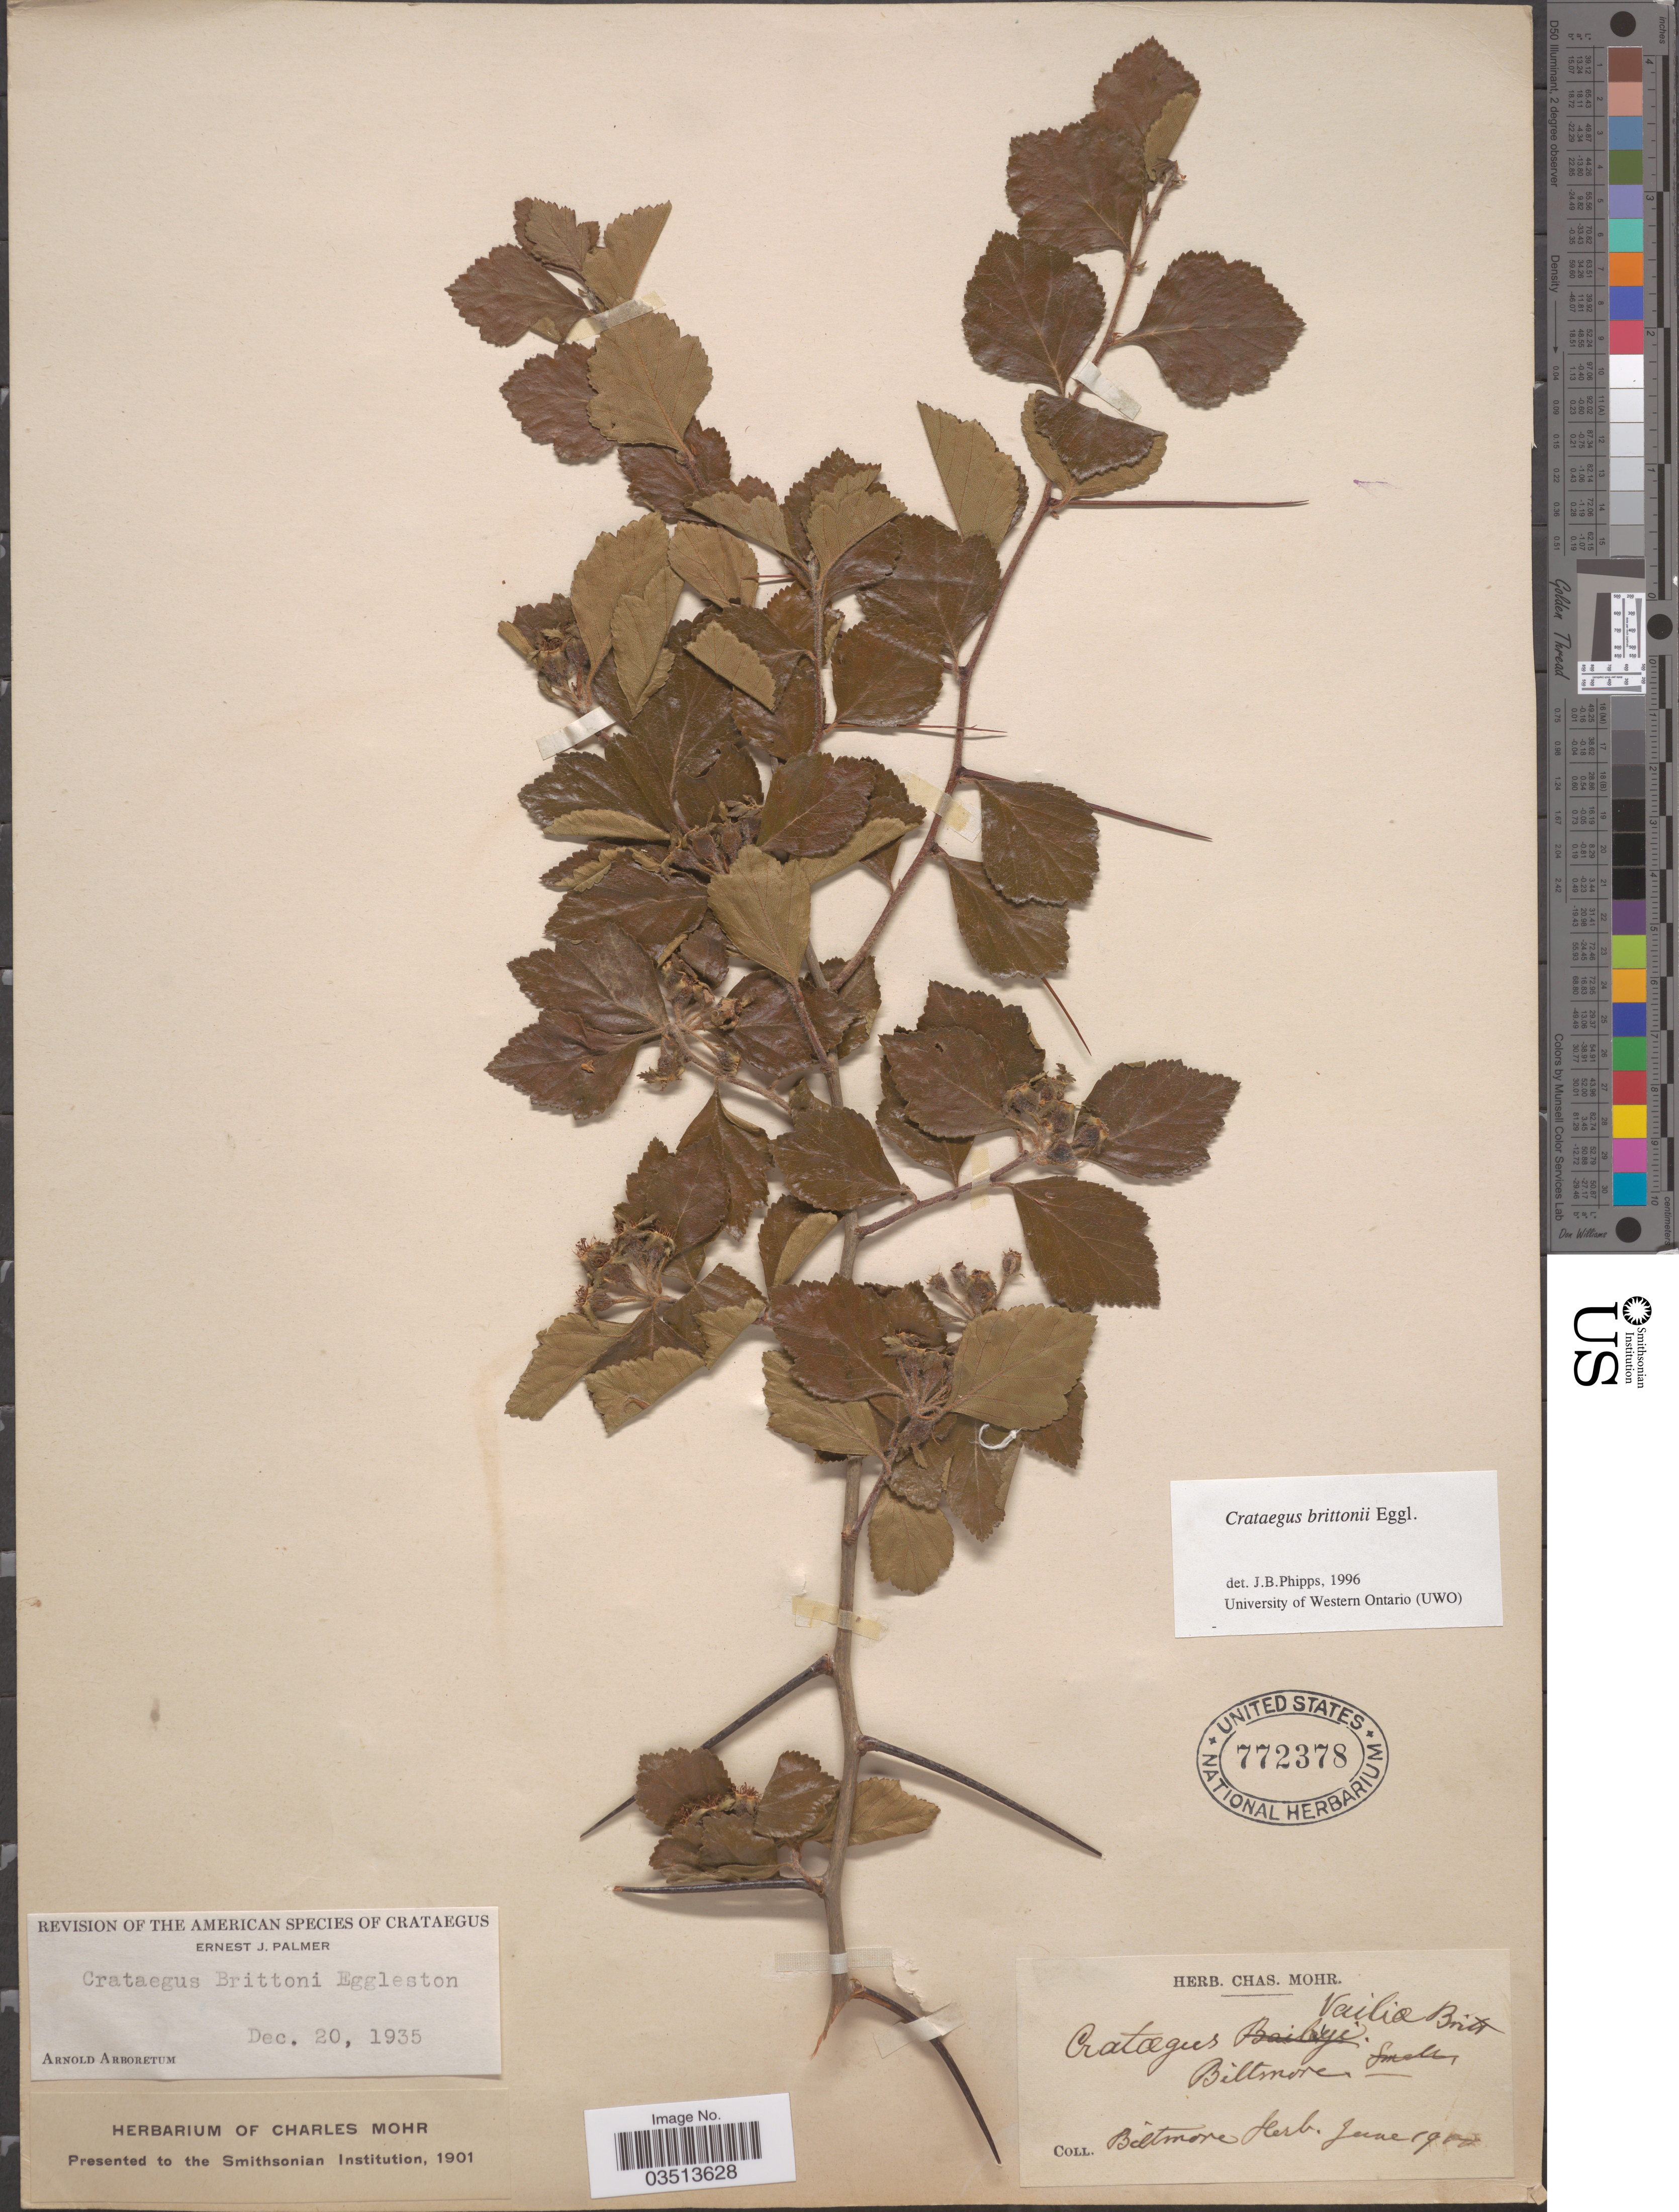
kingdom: Plantae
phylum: Tracheophyta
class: Magnoliopsida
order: Rosales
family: Rosaceae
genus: Crataegus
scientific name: Crataegus brittonii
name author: Eggl.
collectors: ex herb. Biltmore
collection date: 1900-06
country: United States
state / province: North Carolina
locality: Biltmore.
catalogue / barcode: US 772378